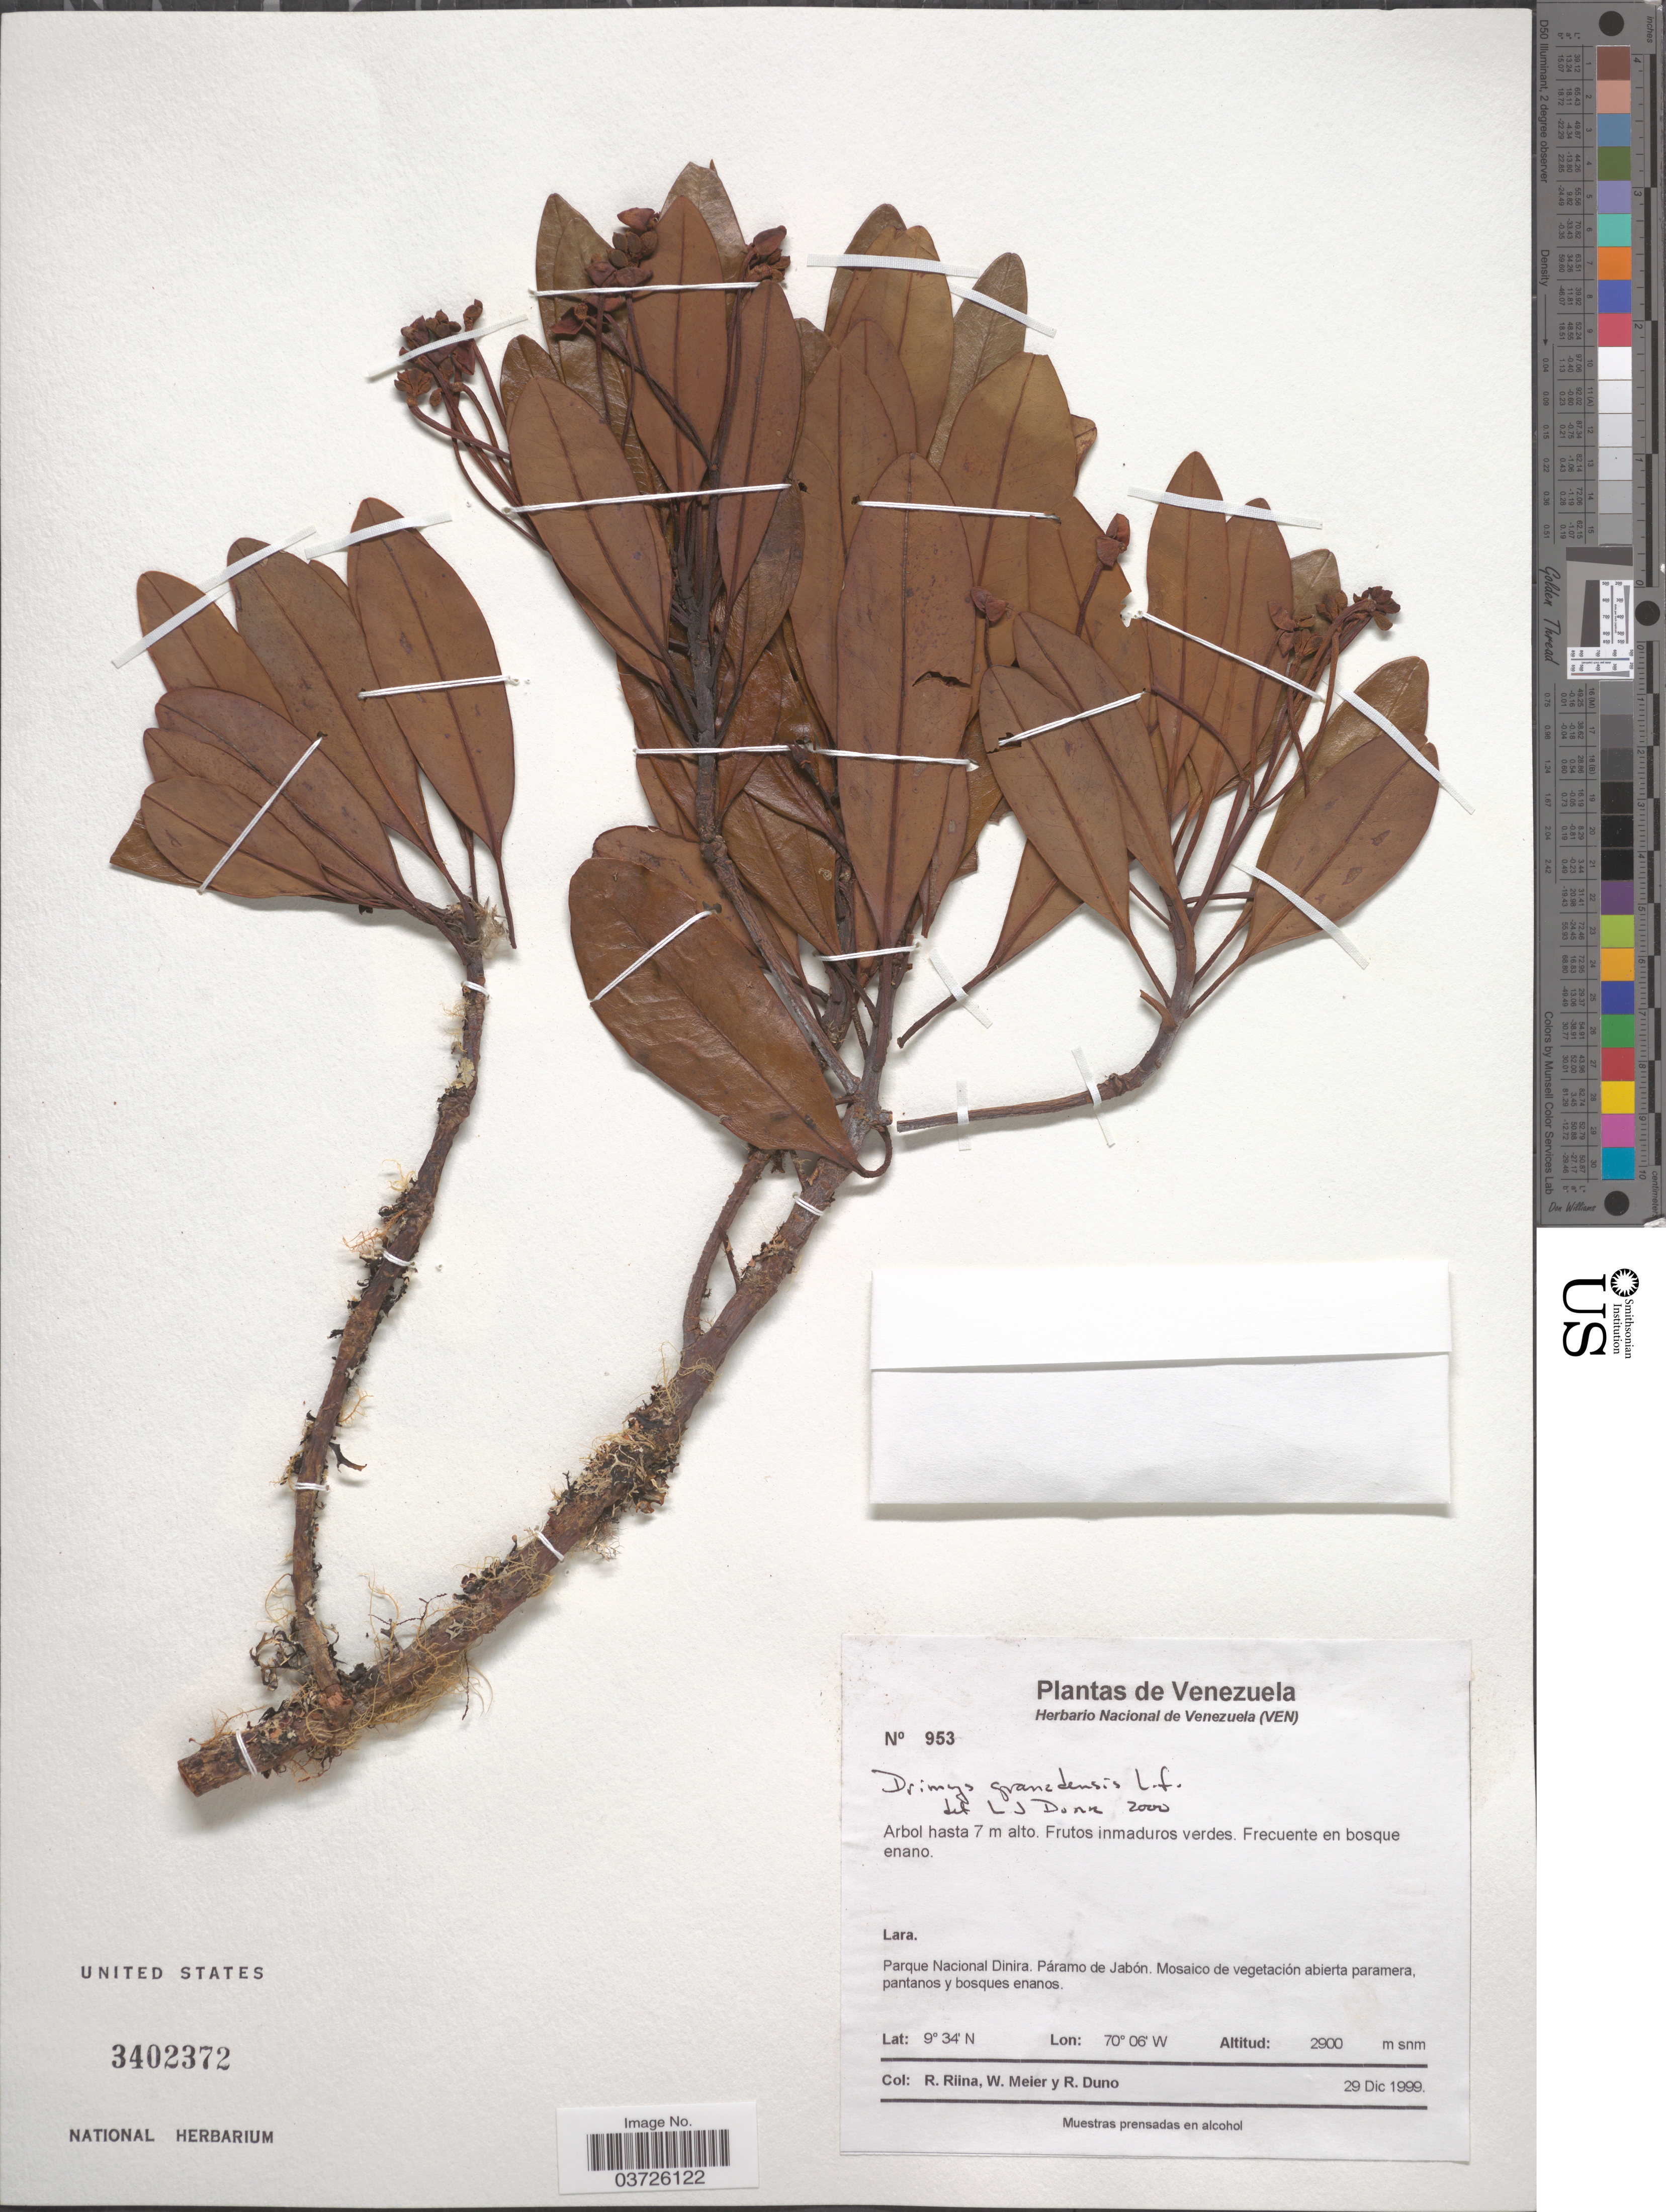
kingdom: Plantae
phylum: Tracheophyta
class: Magnoliopsida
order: Canellales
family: Winteraceae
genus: Drimys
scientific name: Drimys granadensis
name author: L. f.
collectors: R. Riina, W. Meier & R. Duno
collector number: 953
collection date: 1999-12-29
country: Venezuela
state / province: Lara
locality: Parque Nacional Dinira. Páramo de Jabón.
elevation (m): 2900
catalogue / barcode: US 3402372